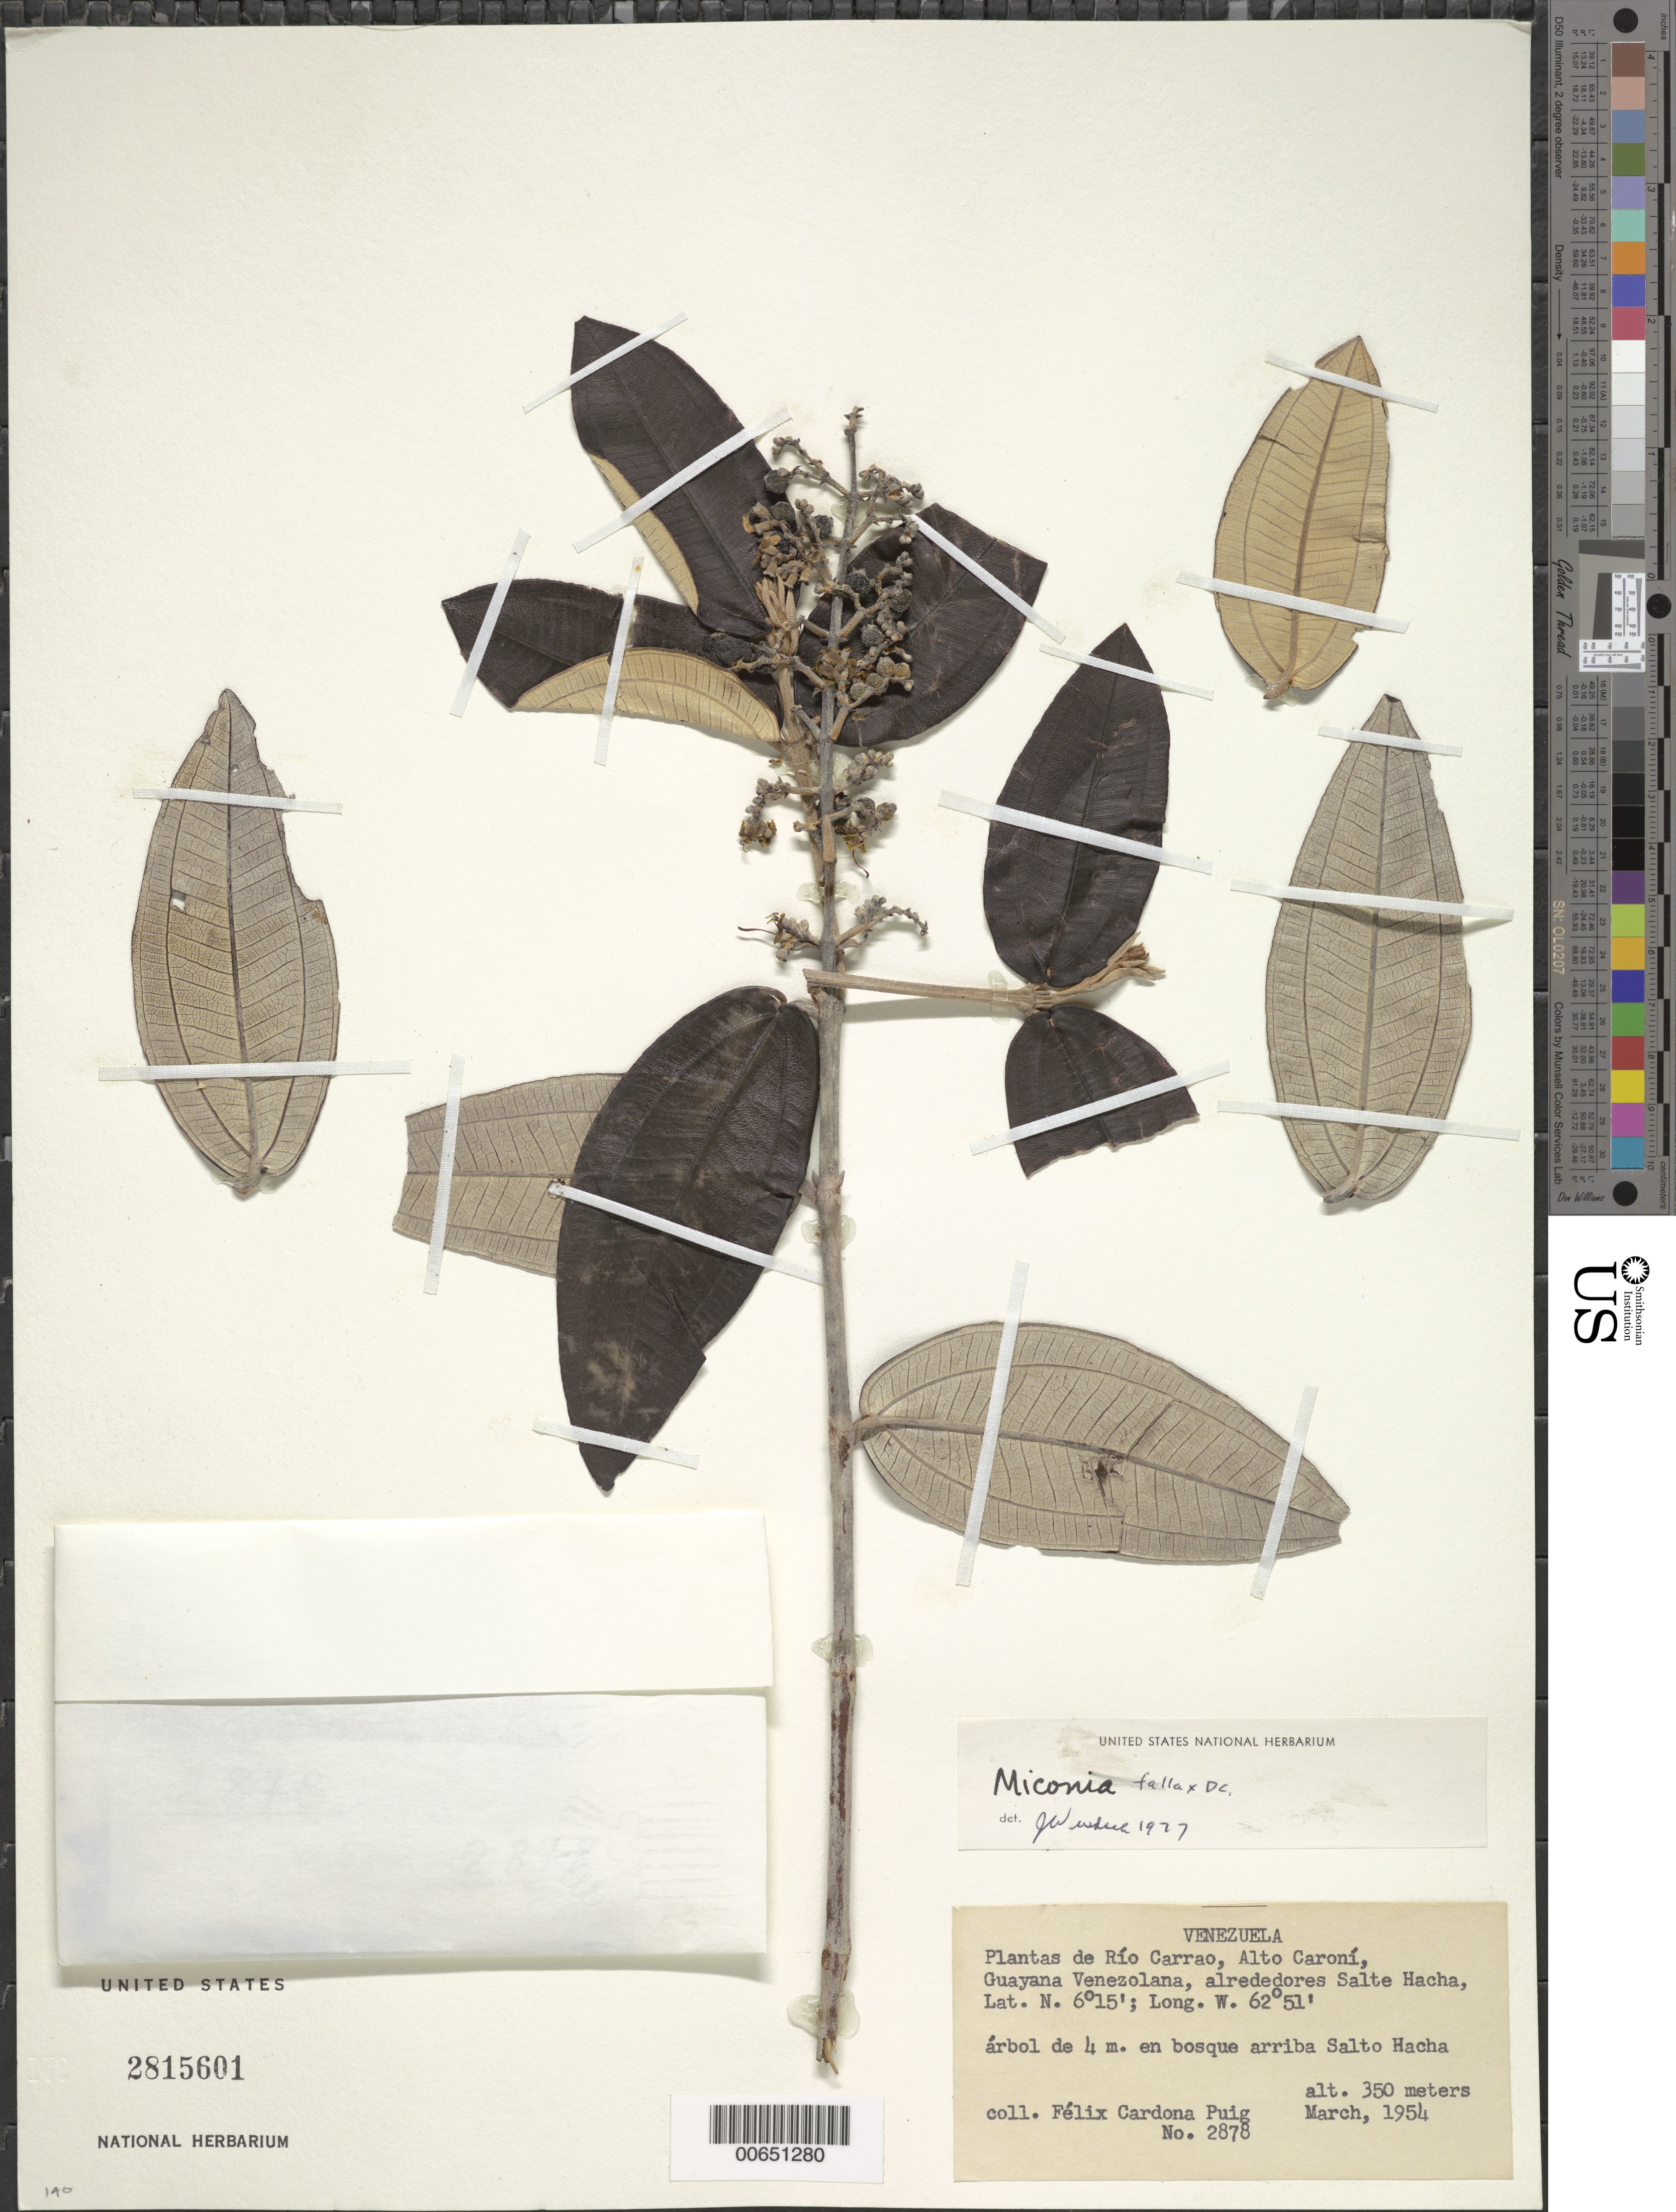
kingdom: Plantae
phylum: Tracheophyta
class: Magnoliopsida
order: Myrtales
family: Melastomataceae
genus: Miconia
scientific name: Miconia fallax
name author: DC.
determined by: Wurdack, John J., (US), US (UNITED STATES)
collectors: F. Cardona Puig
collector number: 2878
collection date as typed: Mar-54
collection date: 1954-03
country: Venezuela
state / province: Bolívar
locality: Alto Río Caroni, Rio Carrao, Salto Hacha, Guayana Venezolana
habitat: Forest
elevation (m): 350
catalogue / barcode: US 2815601